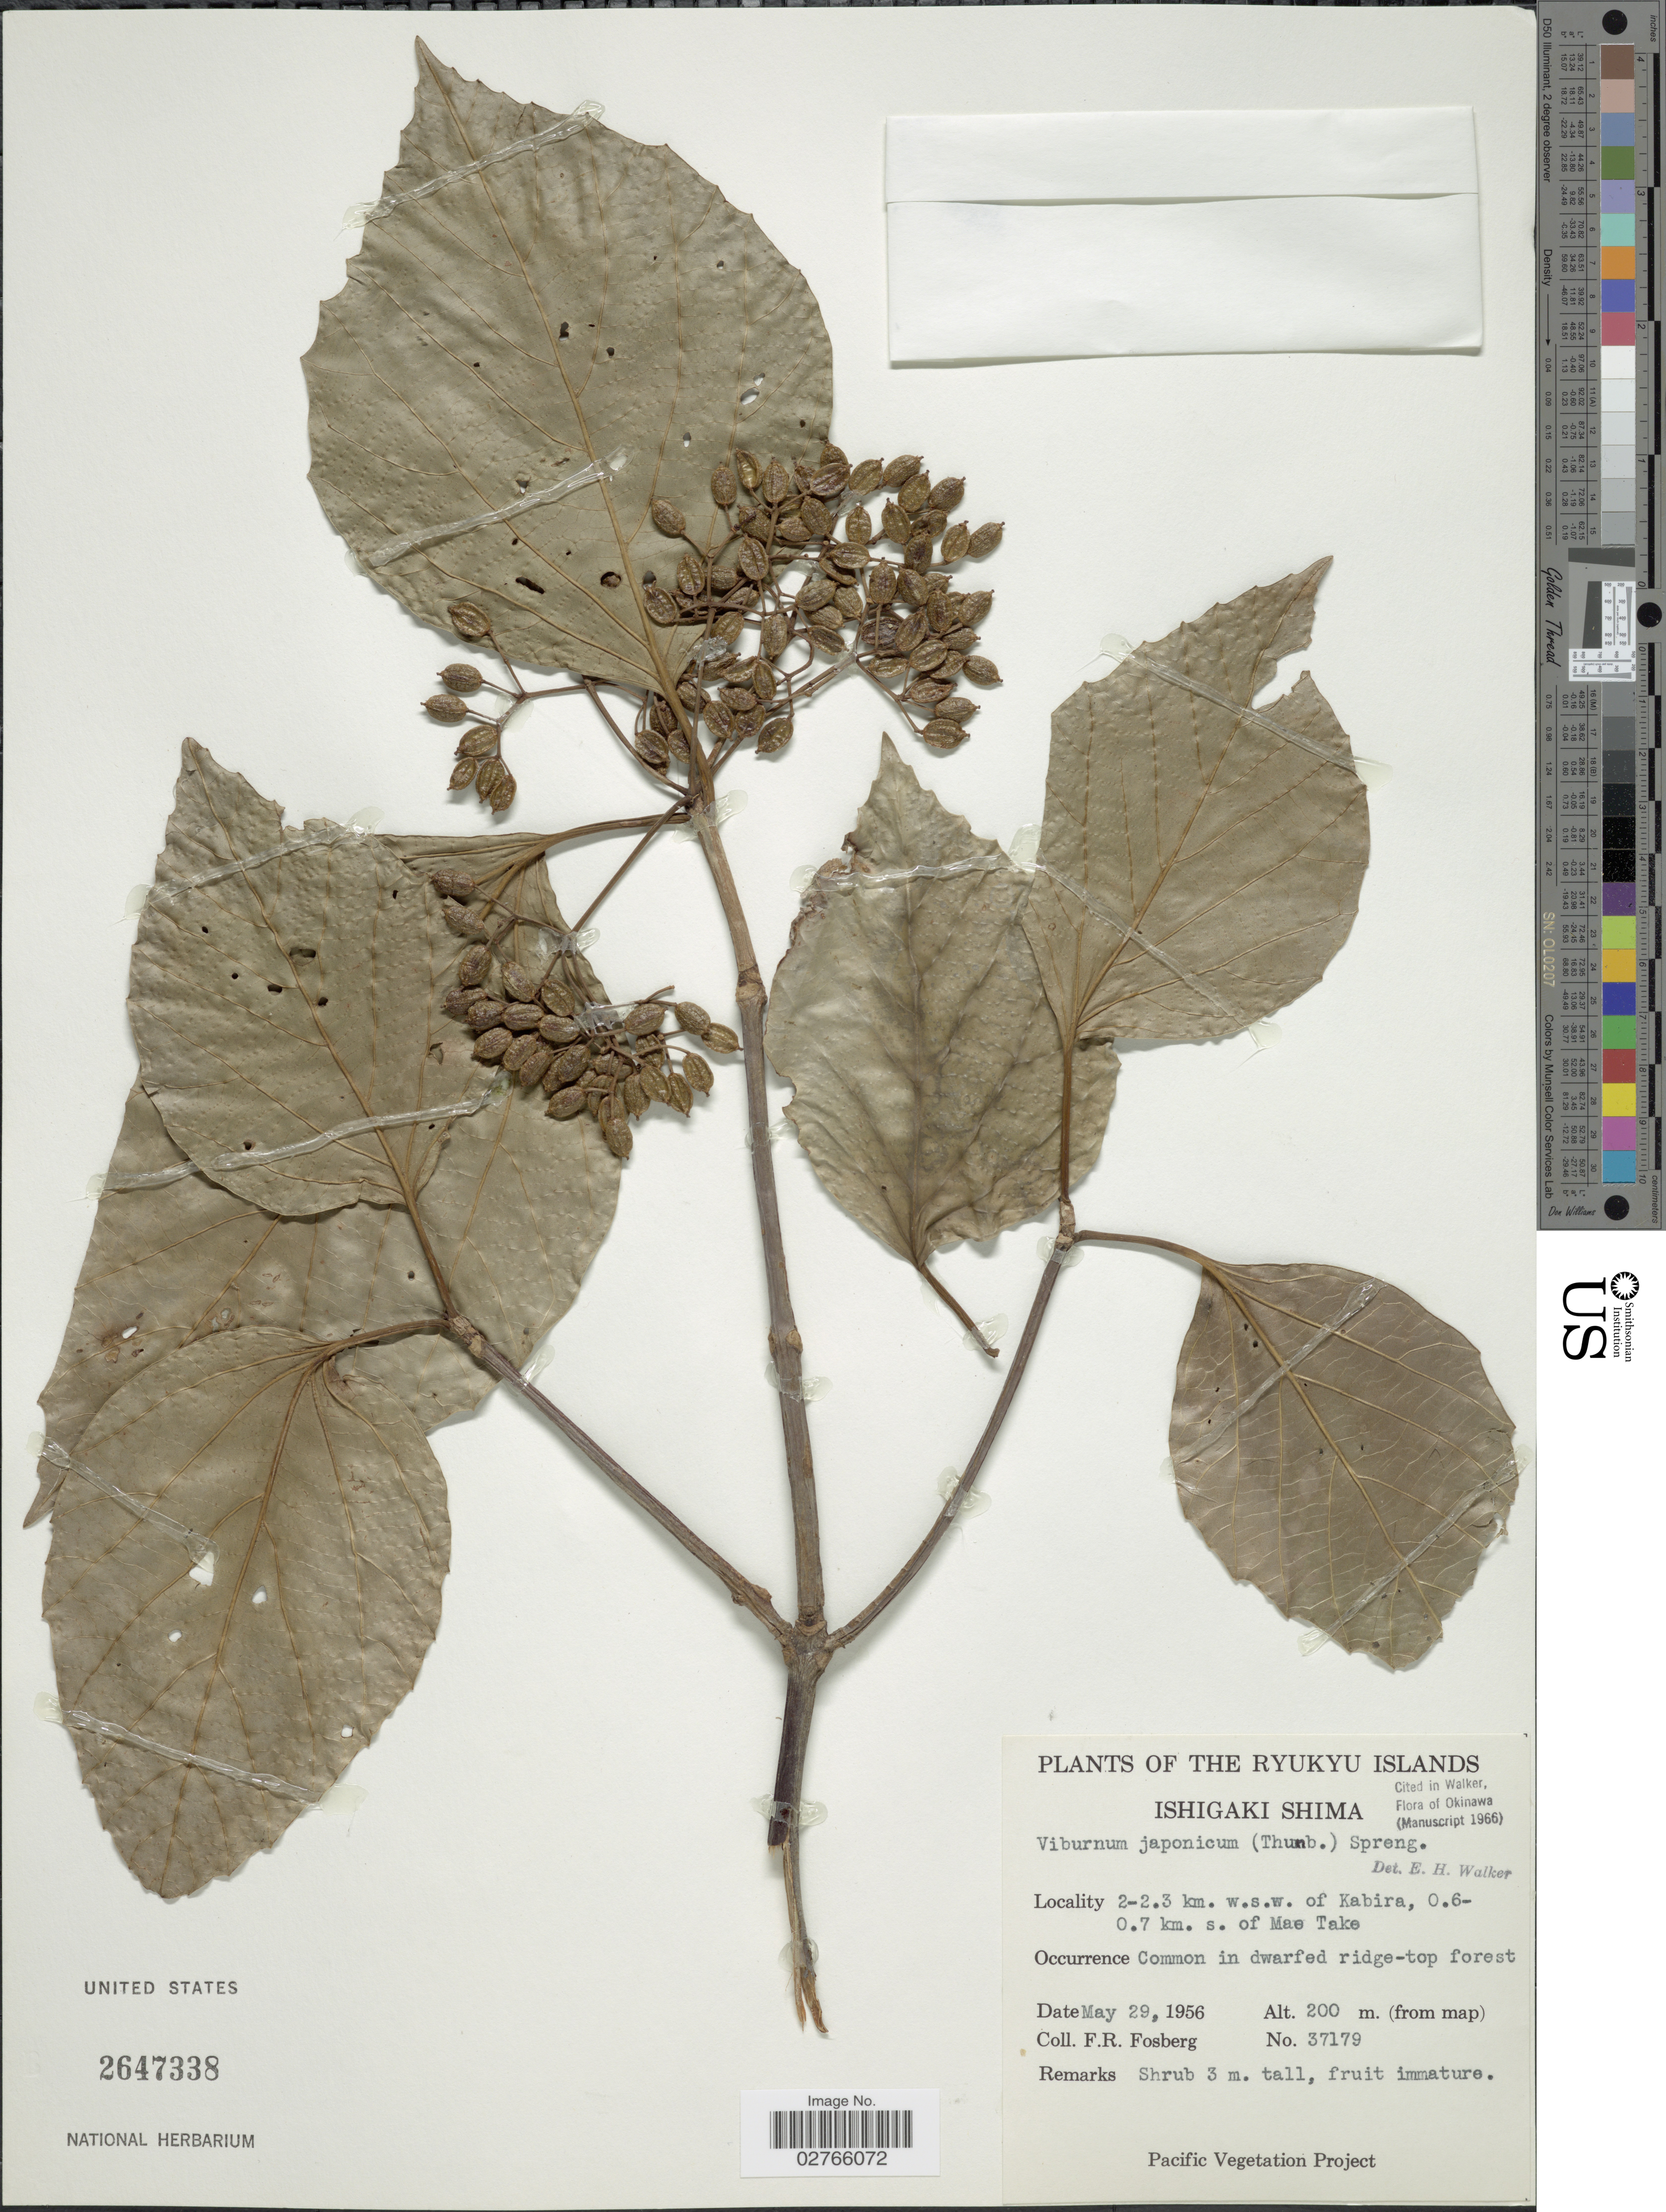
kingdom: Plantae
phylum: Tracheophyta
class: Magnoliopsida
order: Dipsacales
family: Viburnaceae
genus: Viburnum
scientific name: Viburnum japonicum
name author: (Thunb.) C.K. Spreng.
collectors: F. R. Fosberg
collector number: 37179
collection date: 1956-05-29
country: Japan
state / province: Okinawa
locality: The Ryukyu Islands, Ishigaki Shima, 2-2.3 km. w.s.w. of Kabira, 0.6-0.7 km. s. of Mae Take.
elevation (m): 200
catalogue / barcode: US 2647338